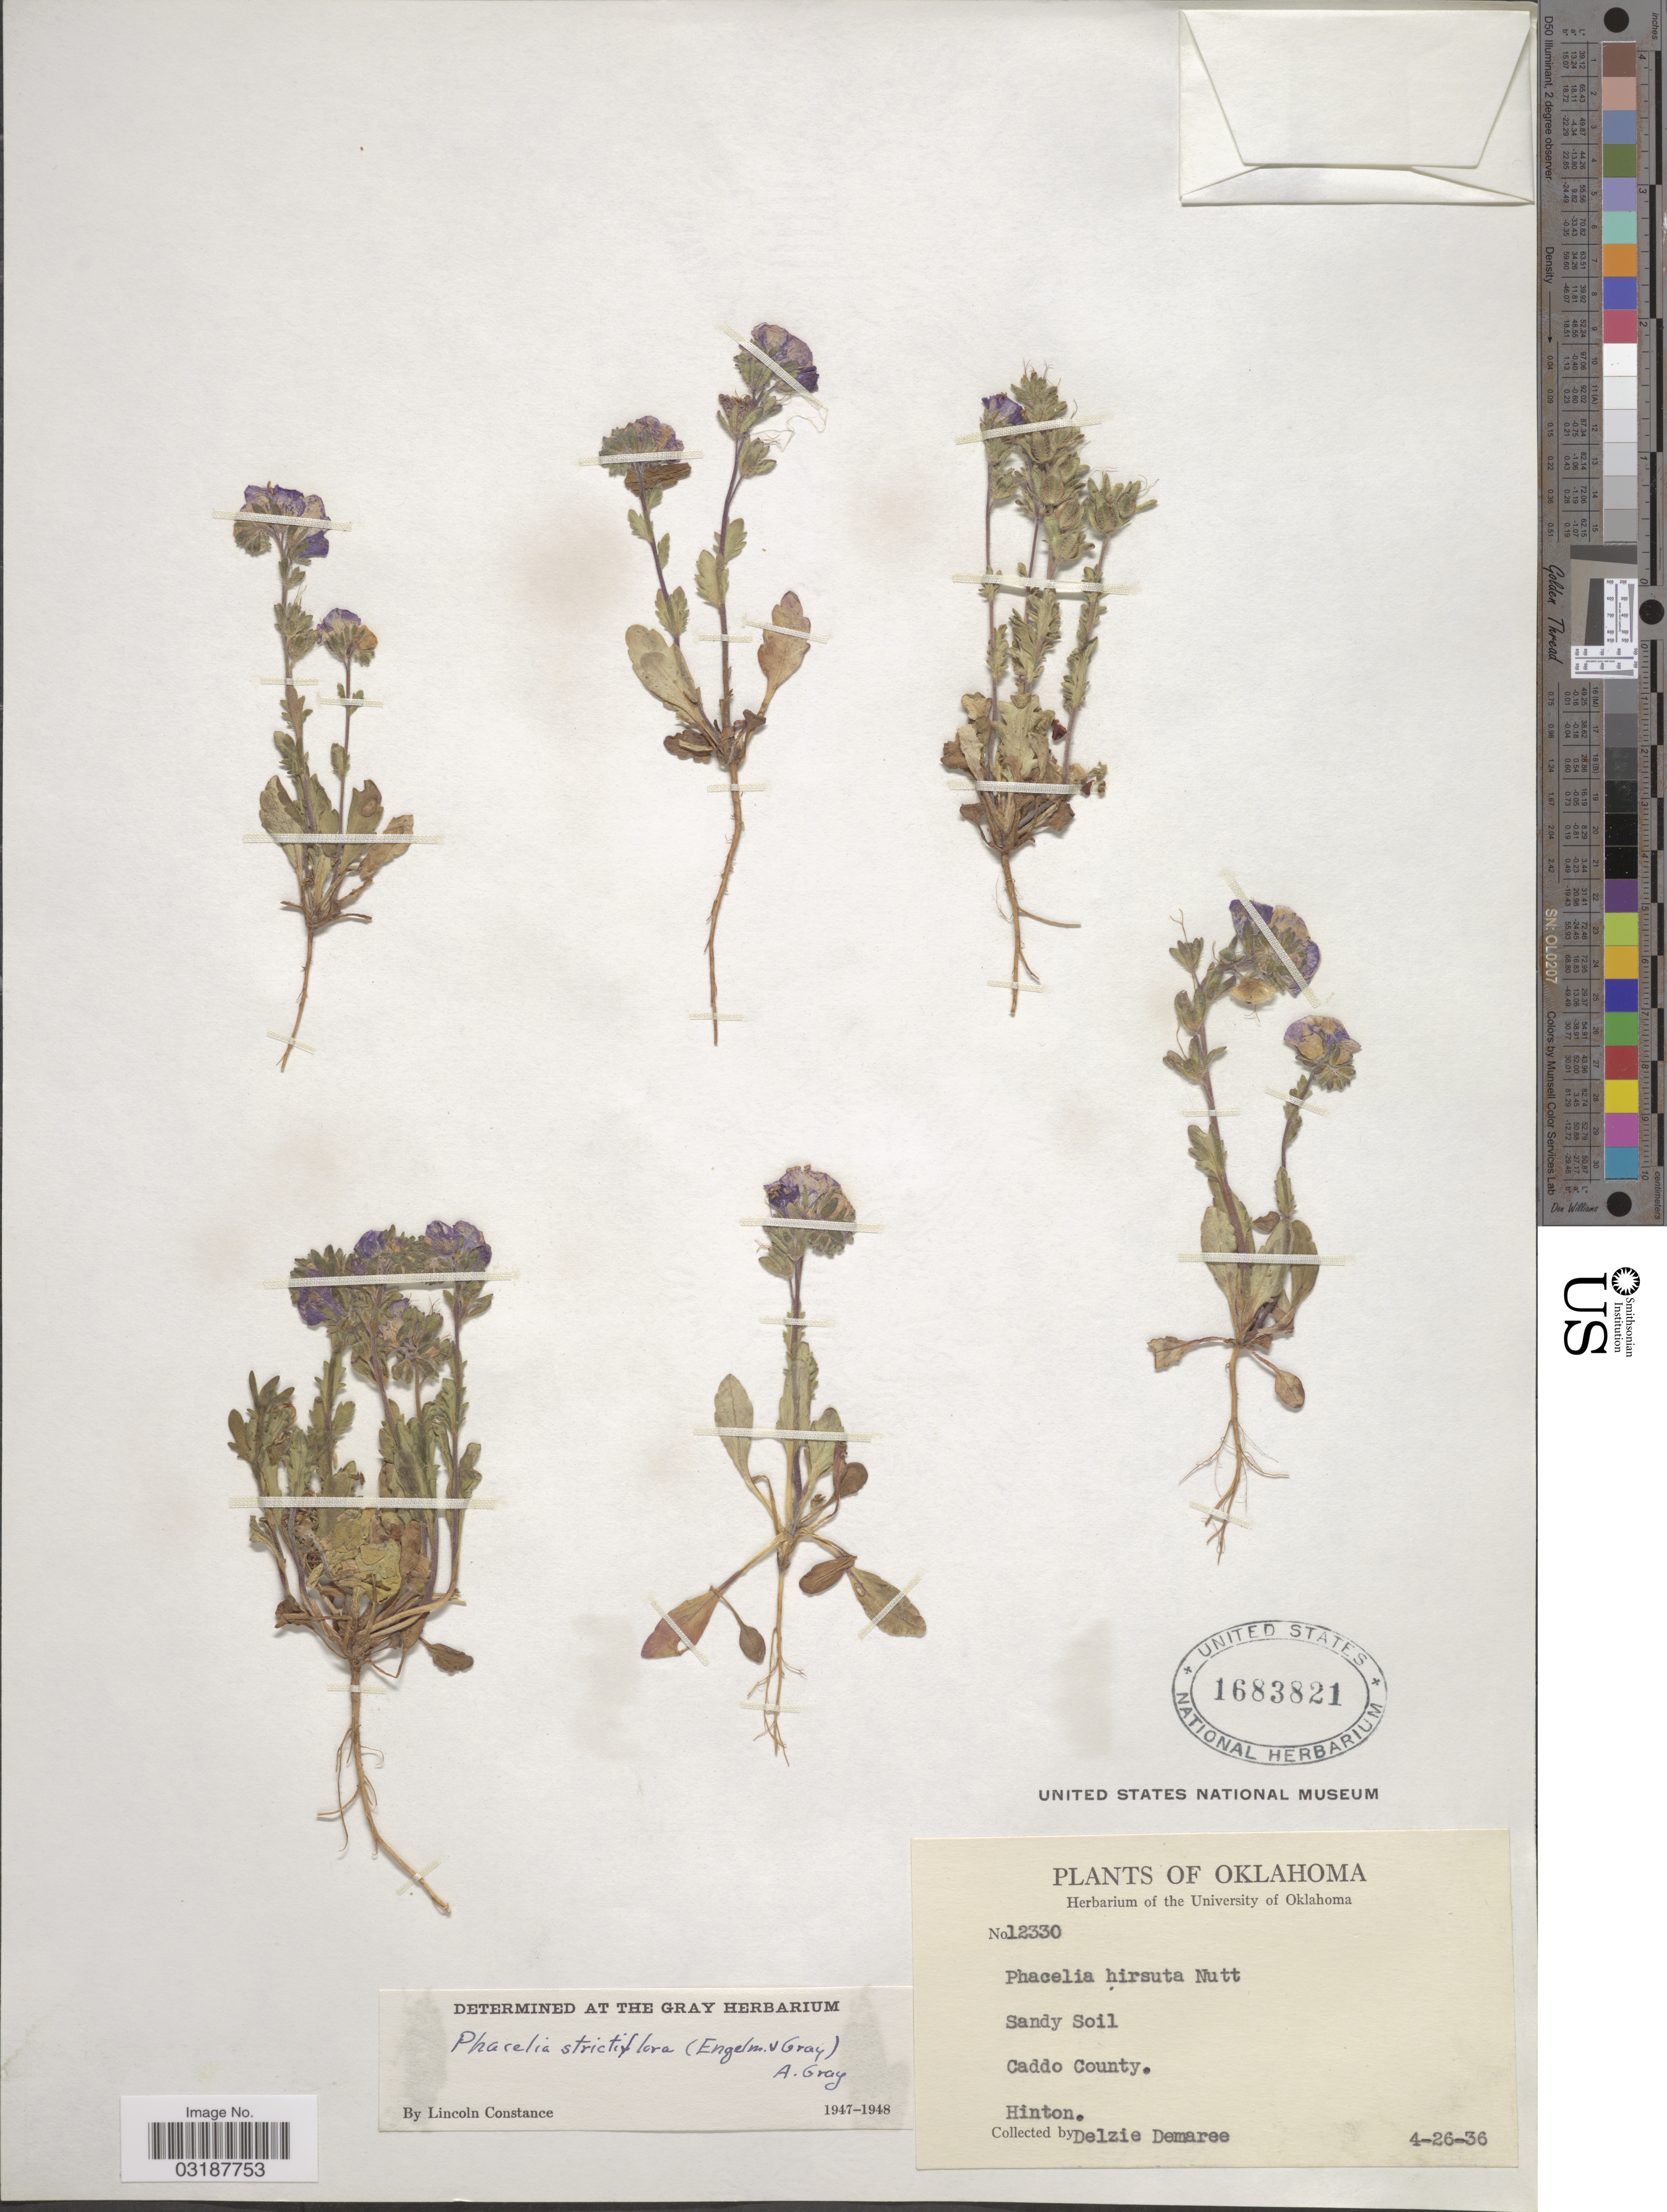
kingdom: Plantae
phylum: Tracheophyta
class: Magnoliopsida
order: Boraginales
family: Hydrophyllaceae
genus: Phacelia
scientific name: Phacelia strictiflora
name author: (Engelm. & A. Gray) A. Gray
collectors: D. Demaree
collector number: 12330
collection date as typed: Transcribed d/m/y: 26/4/36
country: United States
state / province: Oklahoma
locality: Caddo County, Hinton.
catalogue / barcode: US 1683821